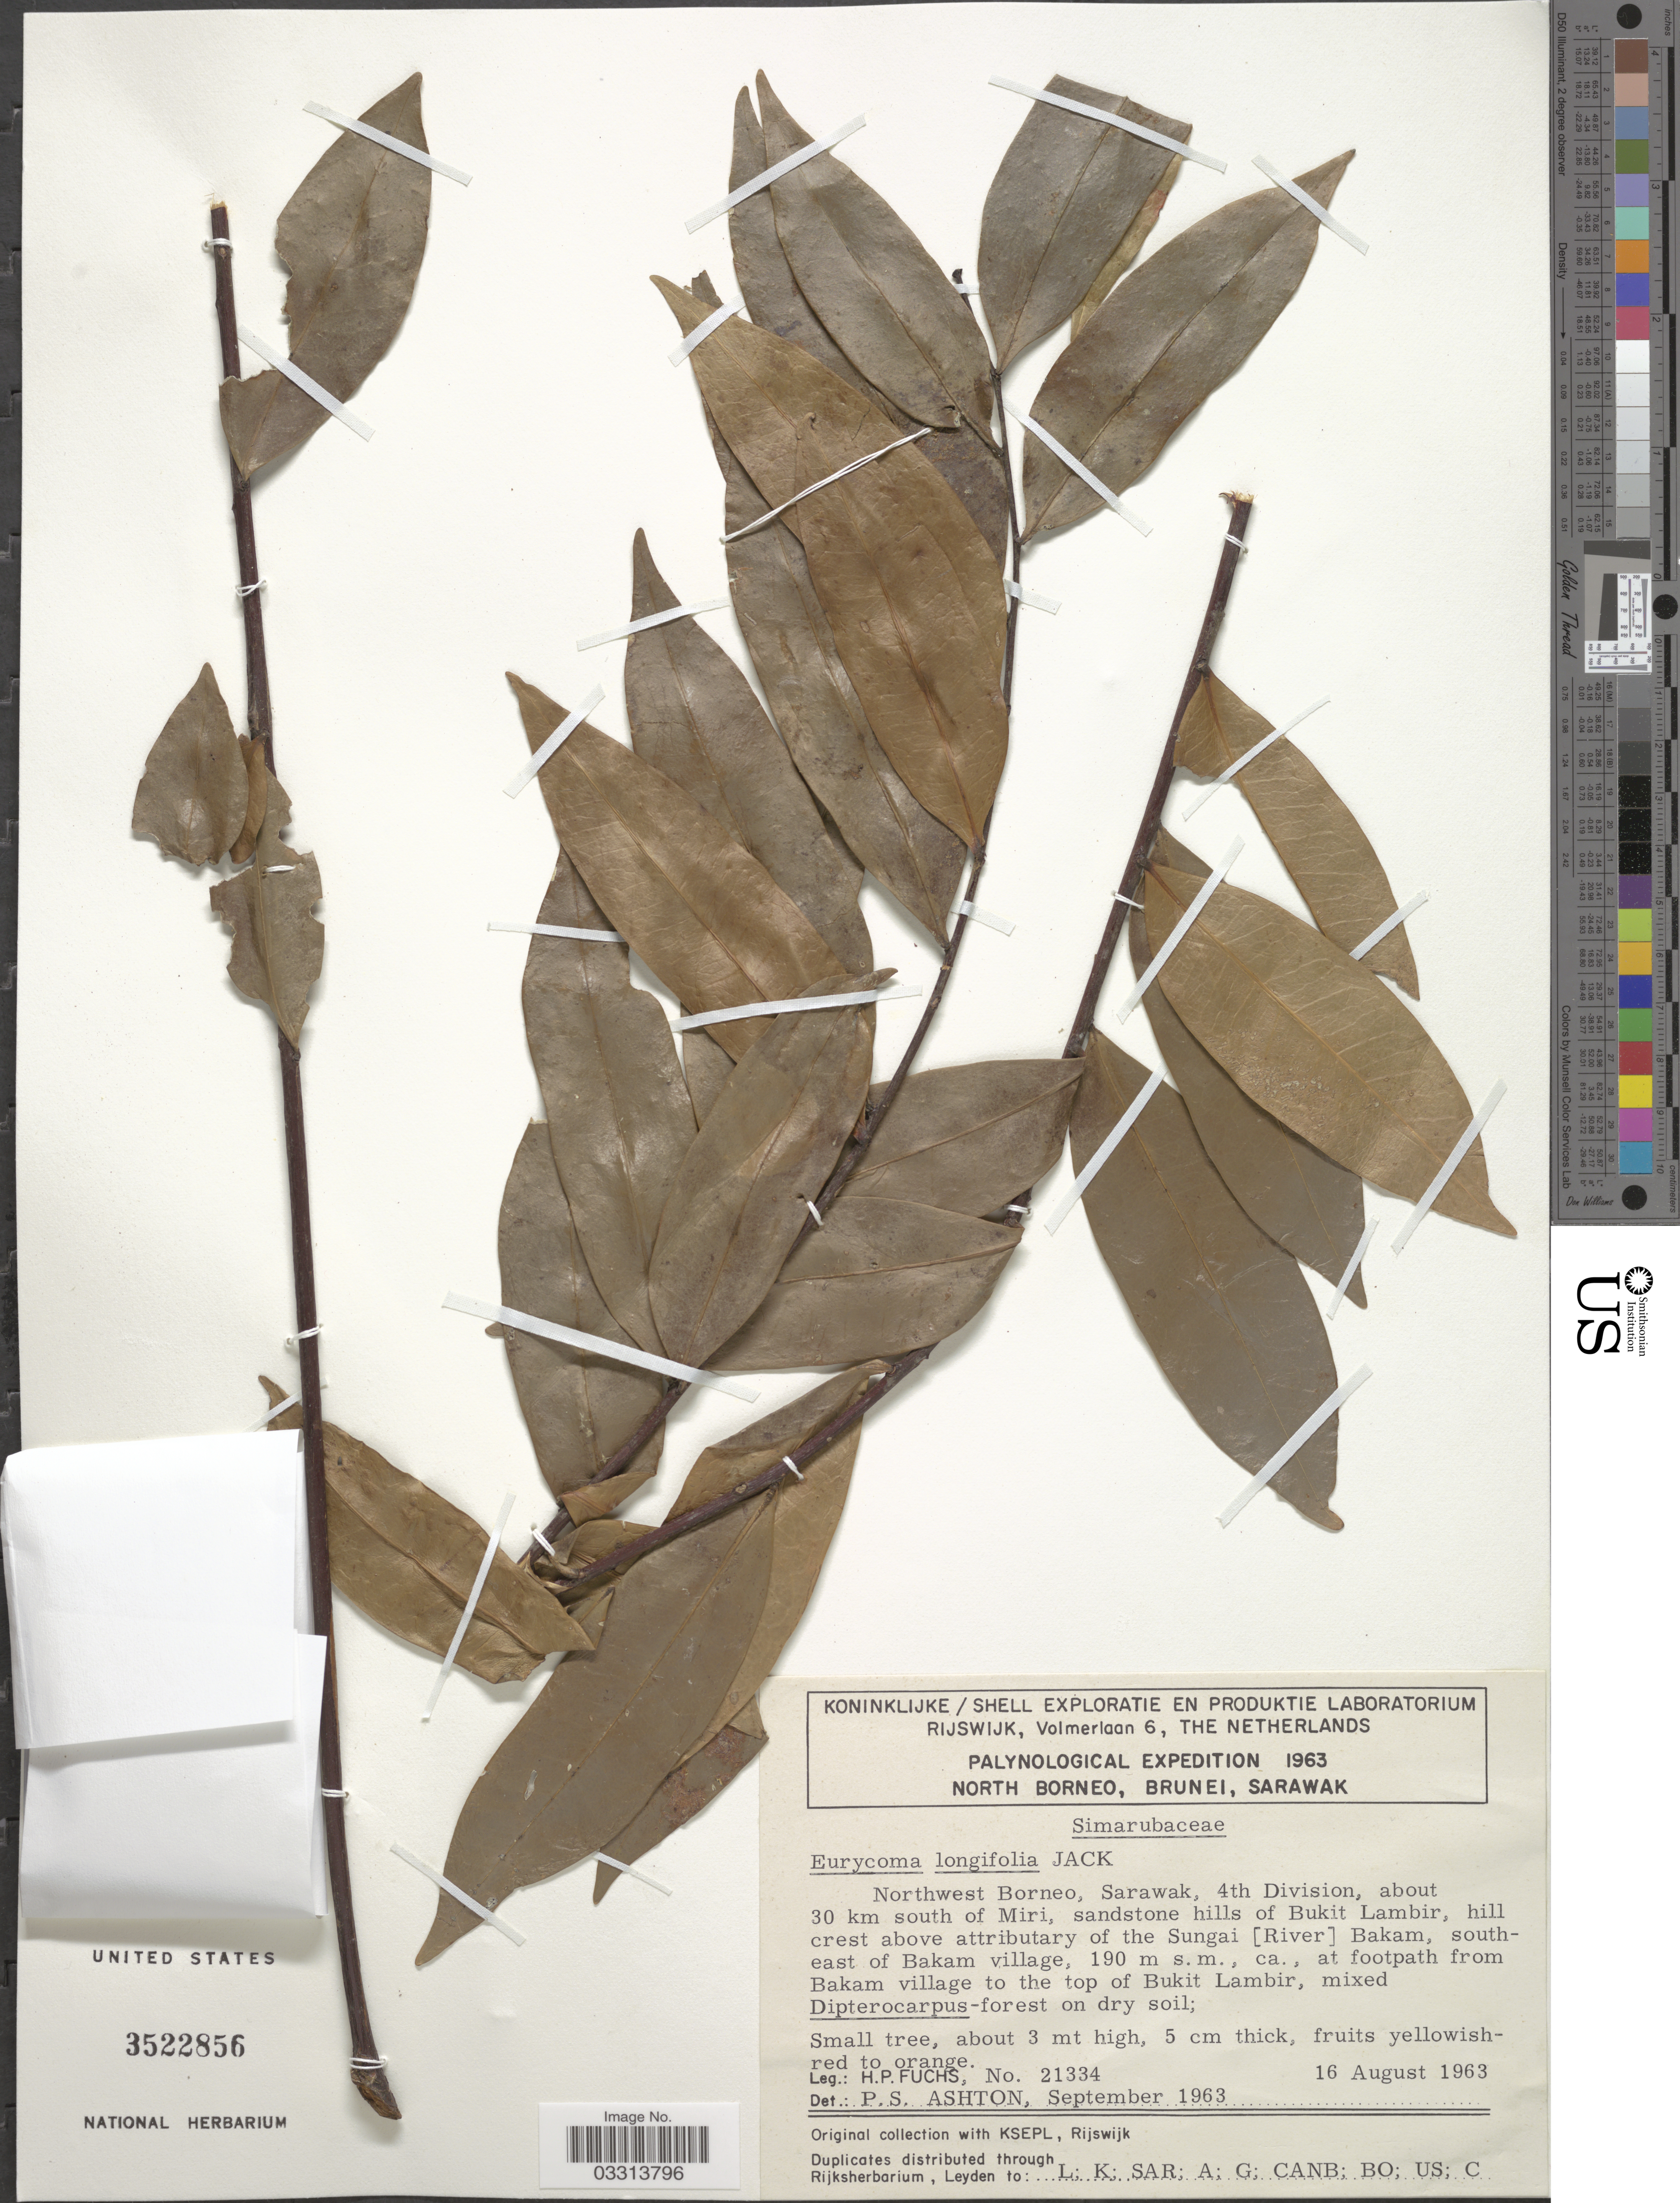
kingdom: Plantae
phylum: Tracheophyta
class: Magnoliopsida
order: Sapindales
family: Simaroubaceae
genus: Eurycoma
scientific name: Eurycoma longifolia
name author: Jack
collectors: H. P. Fuchs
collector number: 21334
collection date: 1963-08-16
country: Malaysia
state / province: Sarawak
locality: Northwest Borneo, Sarawak, 4th Division, about 30 km south of Miri, sandstone hills of Bukit Lambir, hill crest above attributary of the Sungai [River] Bakam, southeast of Bakam village, at footpath from Bakam village to the top of Bukit Lambir.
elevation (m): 190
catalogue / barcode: US 3522856